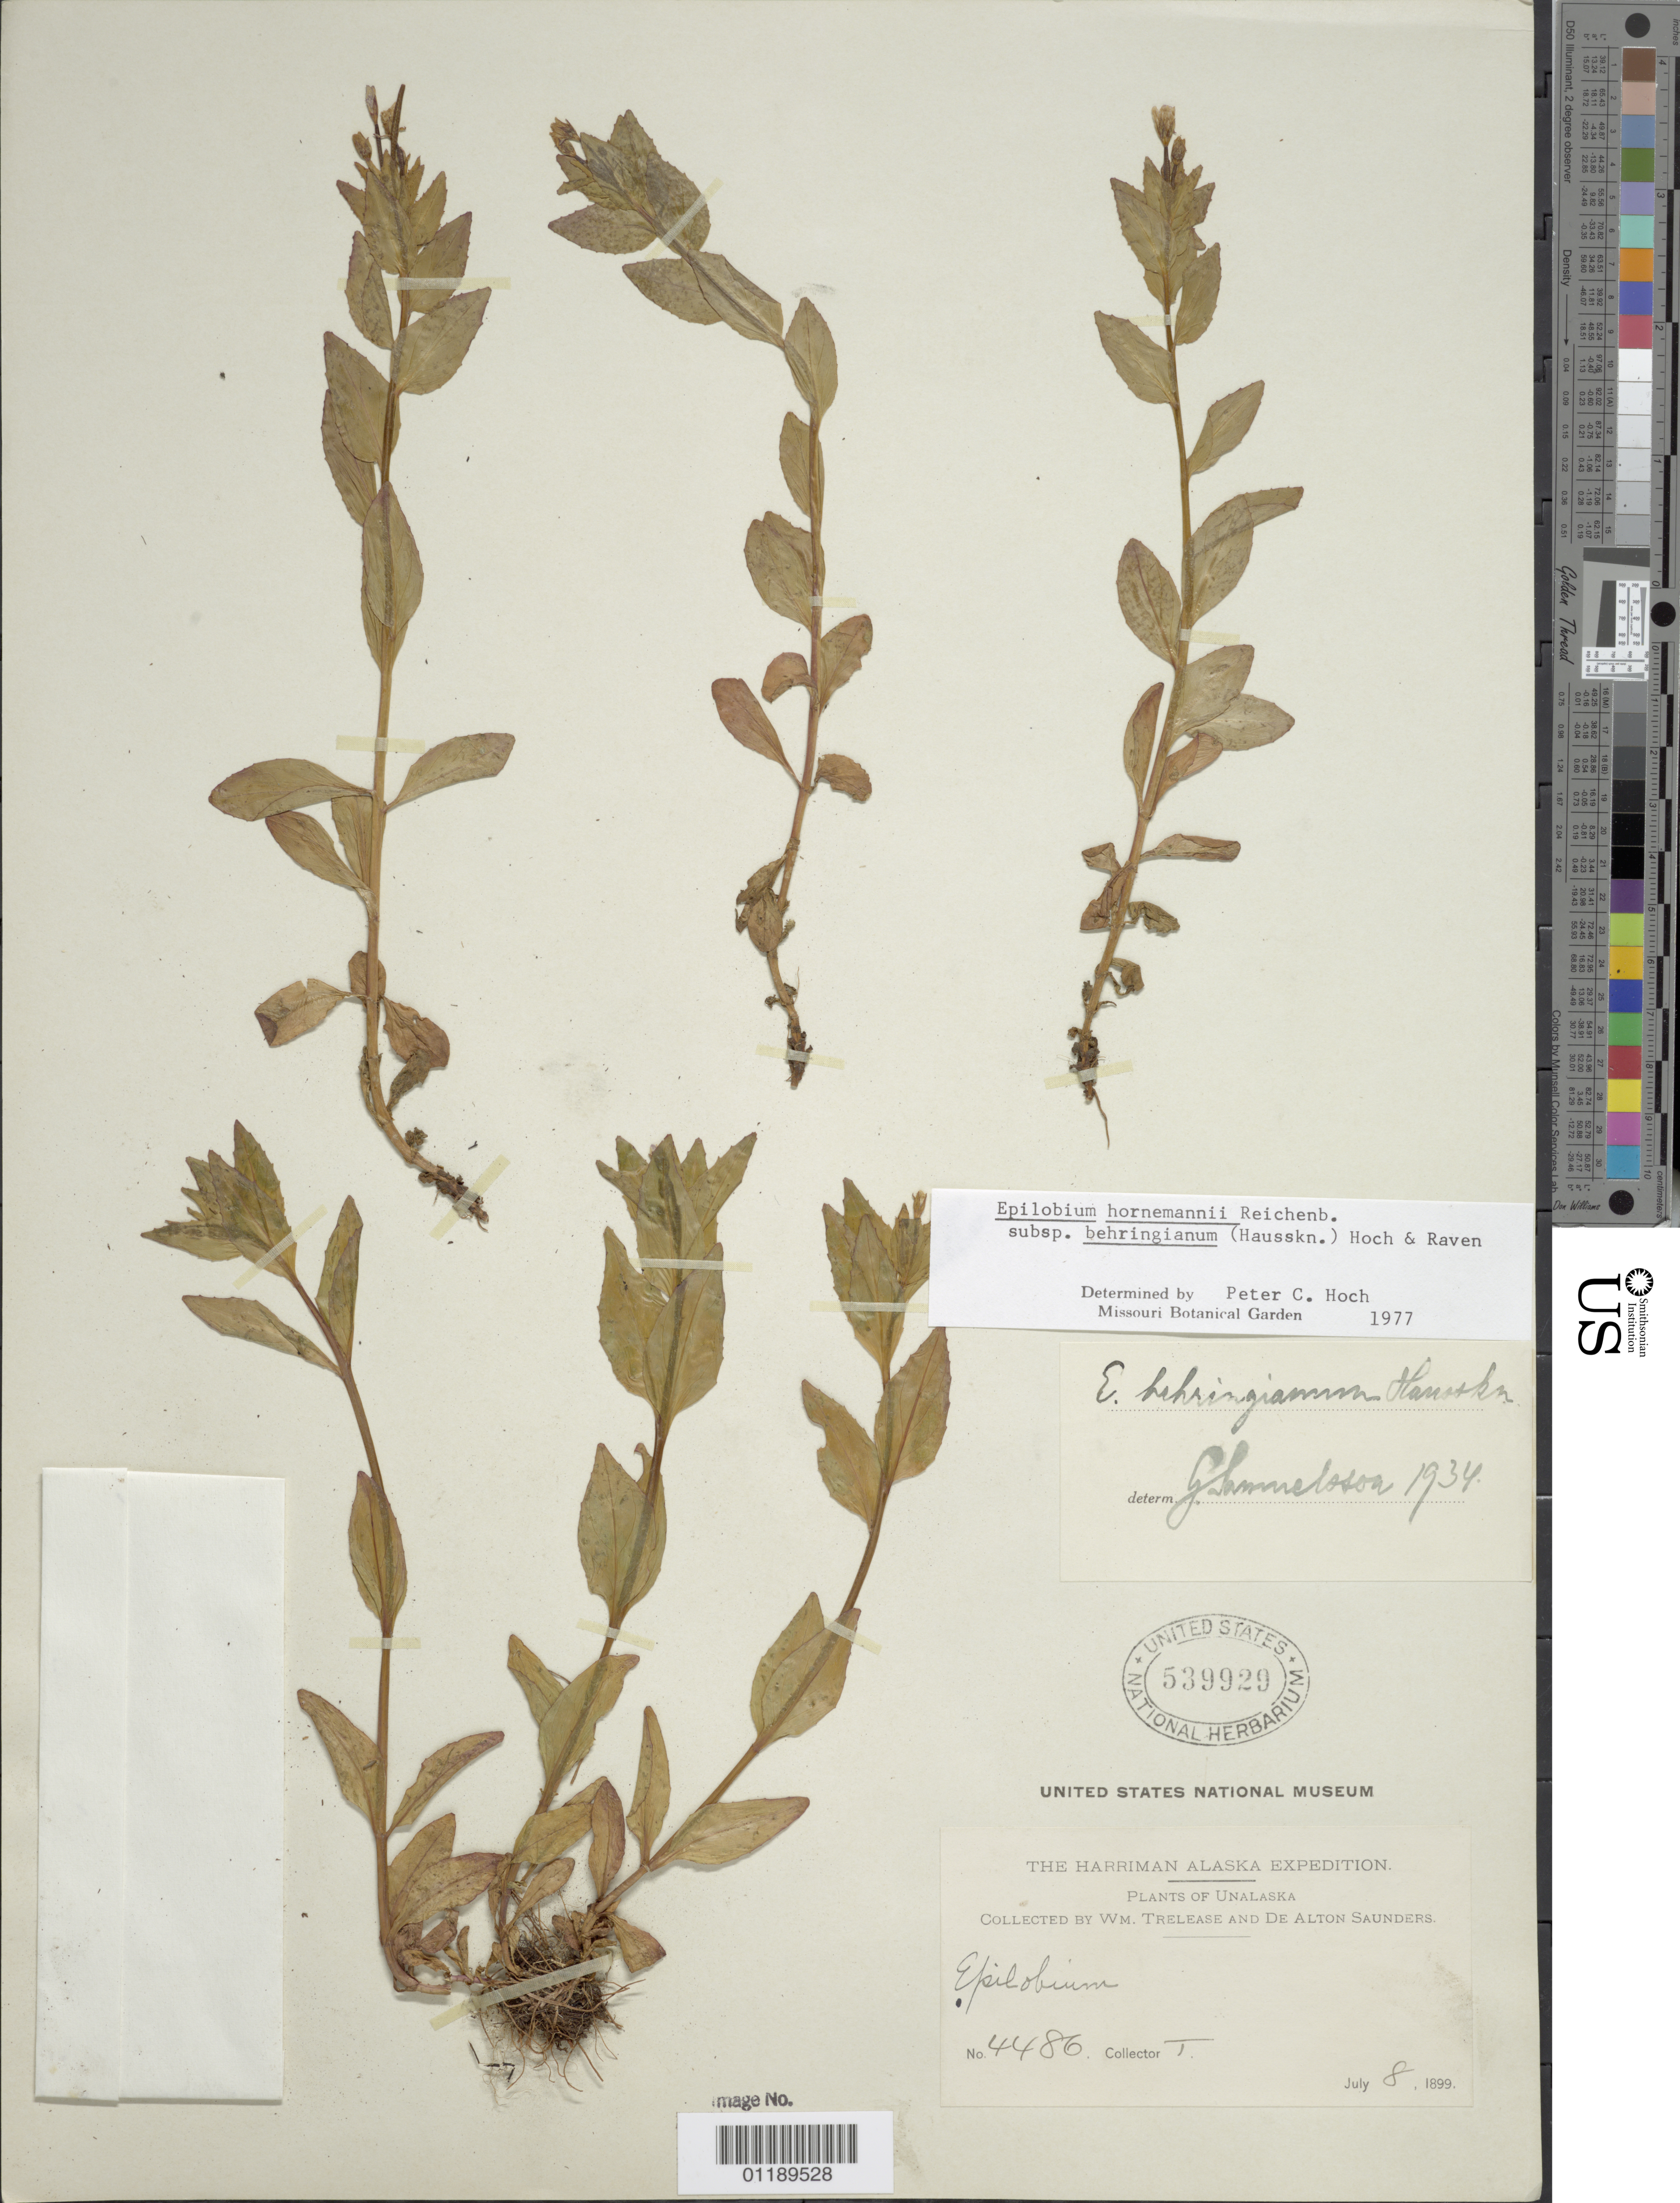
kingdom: Plantae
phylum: Tracheophyta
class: Magnoliopsida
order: Myrtales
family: Onagraceae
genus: Epilobium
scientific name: Epilobium hornemannii subsp. behringianum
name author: (Hausskn.) Hoch & P.H. Raven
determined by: Hoch, P. C.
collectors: W. Trelease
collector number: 4486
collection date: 1899-07-08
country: United States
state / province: Alaska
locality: Unalaska.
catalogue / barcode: US 539929